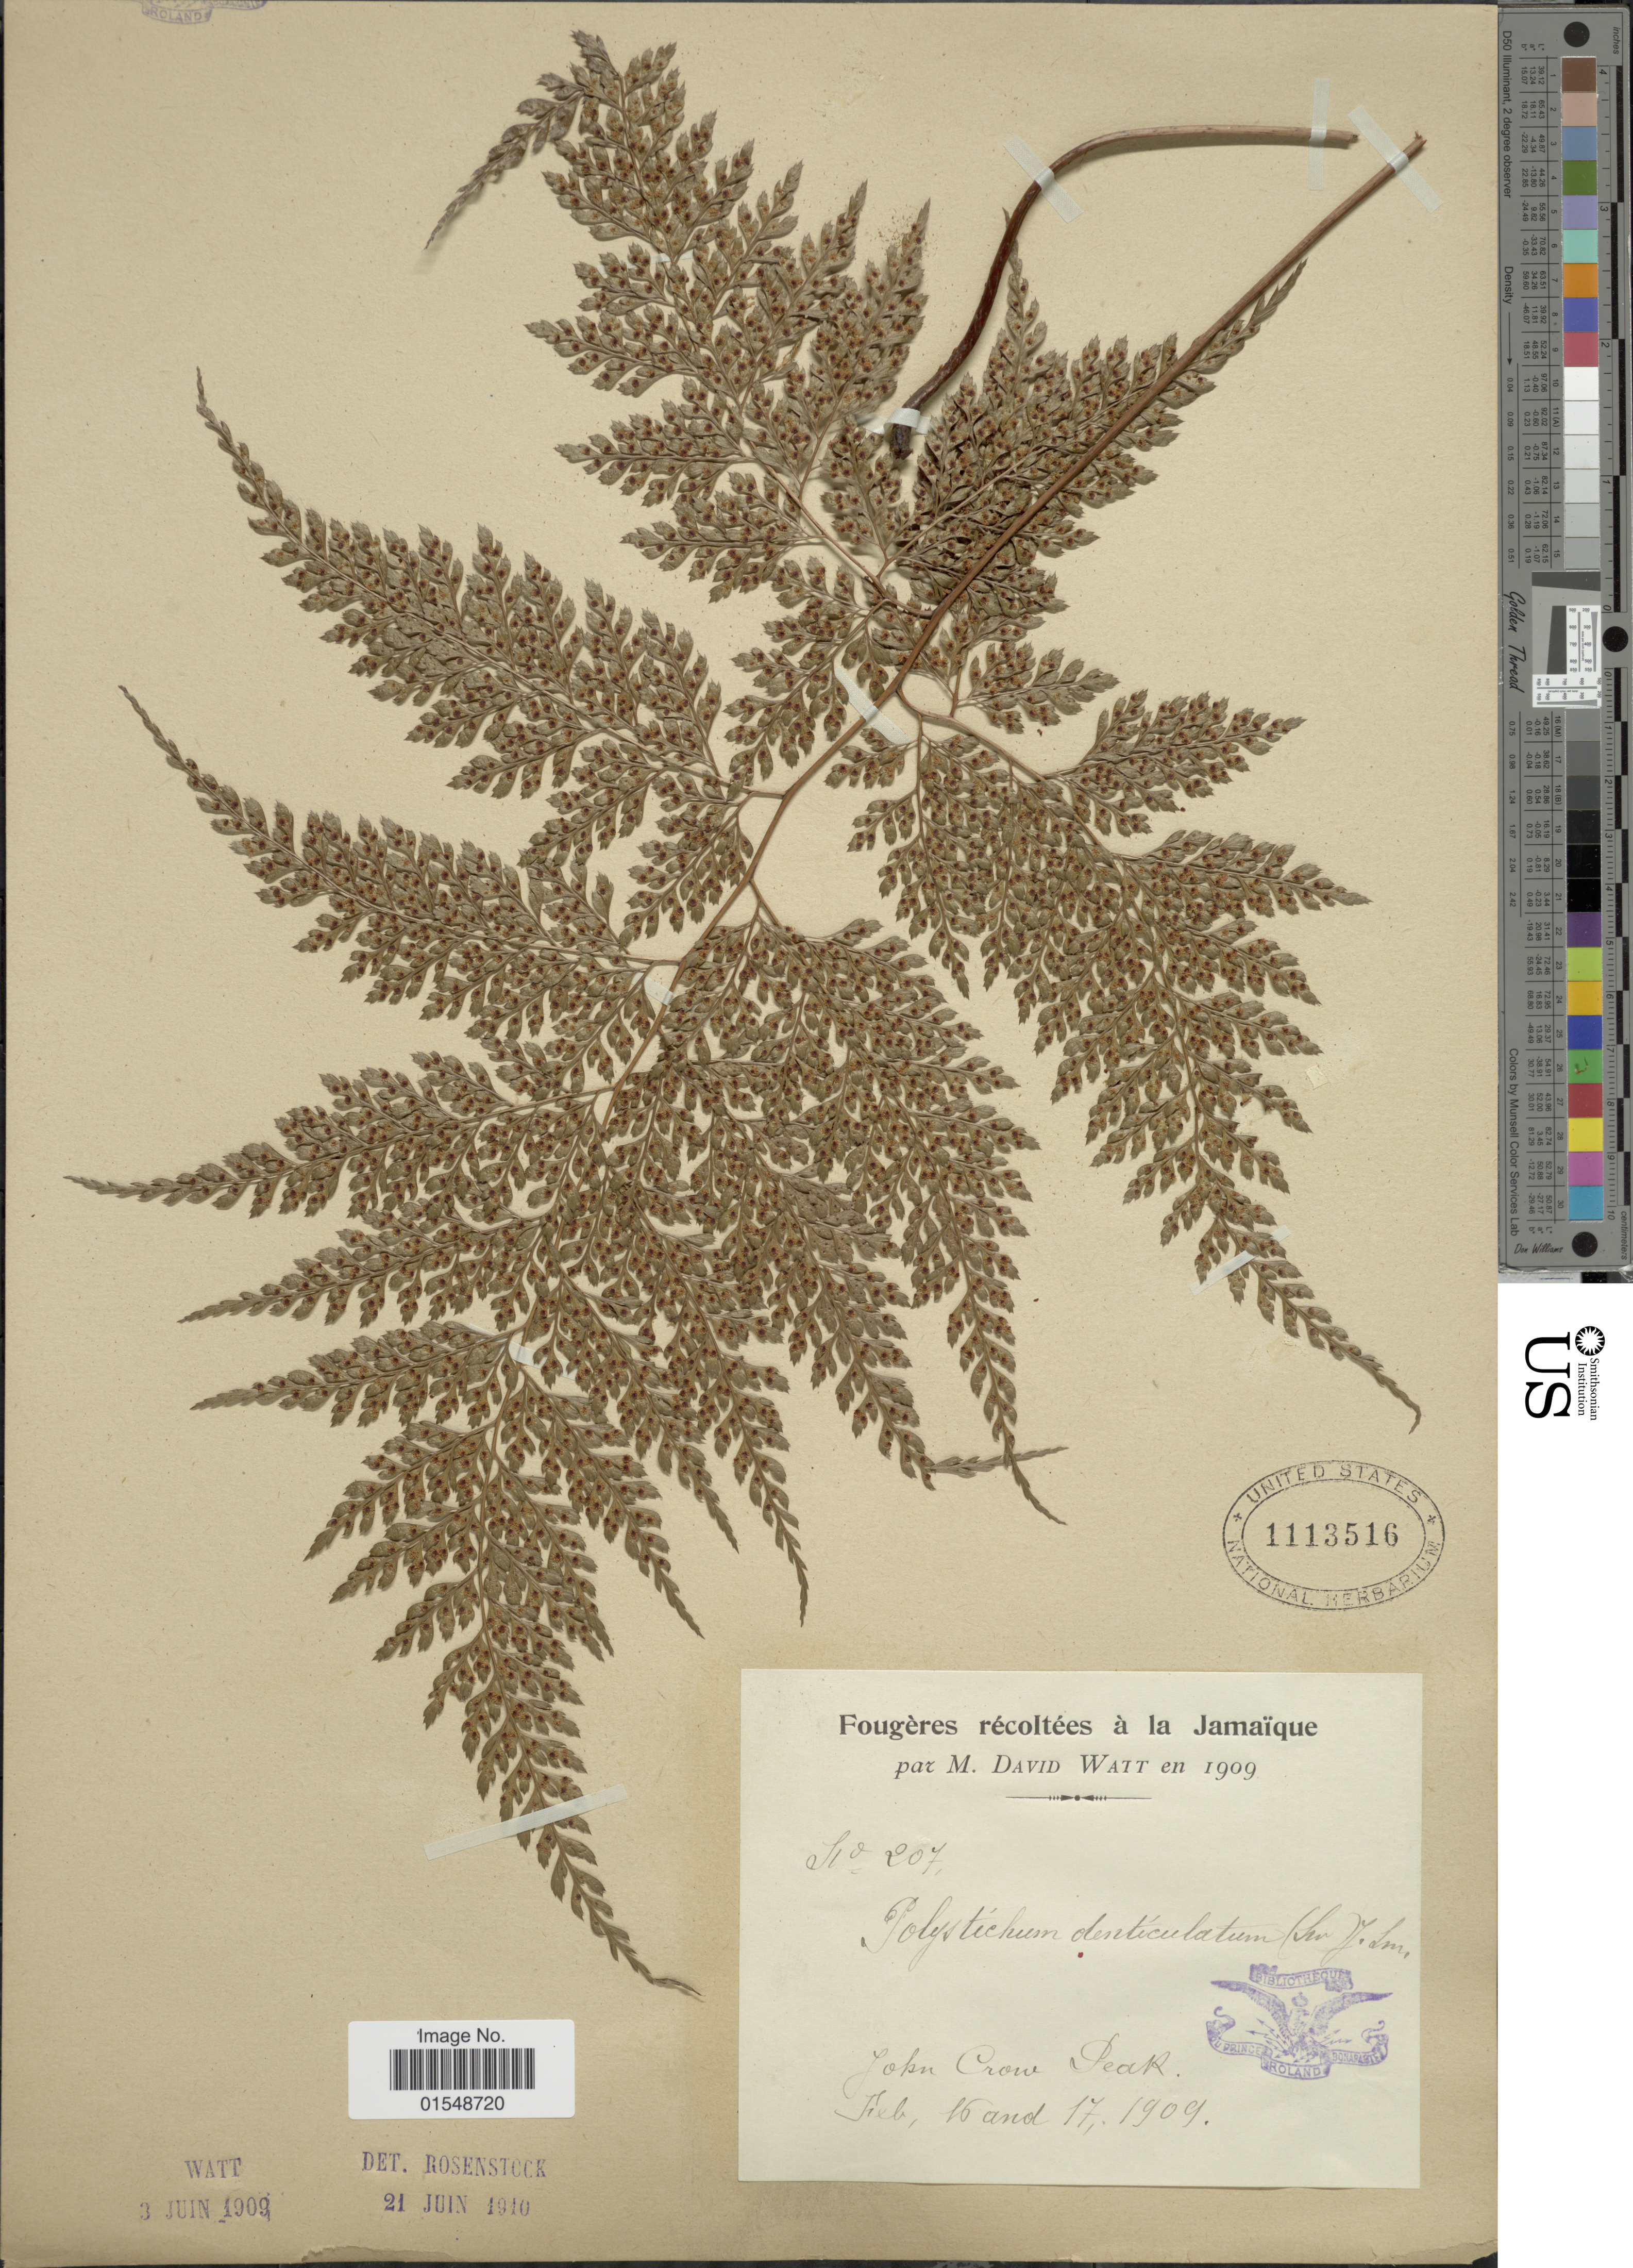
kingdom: Plantae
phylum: Tracheophyta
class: Polypodiopsida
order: Polypodiales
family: Dryopteridaceae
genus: Arachniodes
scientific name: Arachniodes denticulata var. denticulata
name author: (Sw.) Ching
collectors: D. A. P. Watt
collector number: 207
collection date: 1909-02-16/1909-02-17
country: Jamaica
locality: John Crow Peak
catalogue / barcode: US 1113516